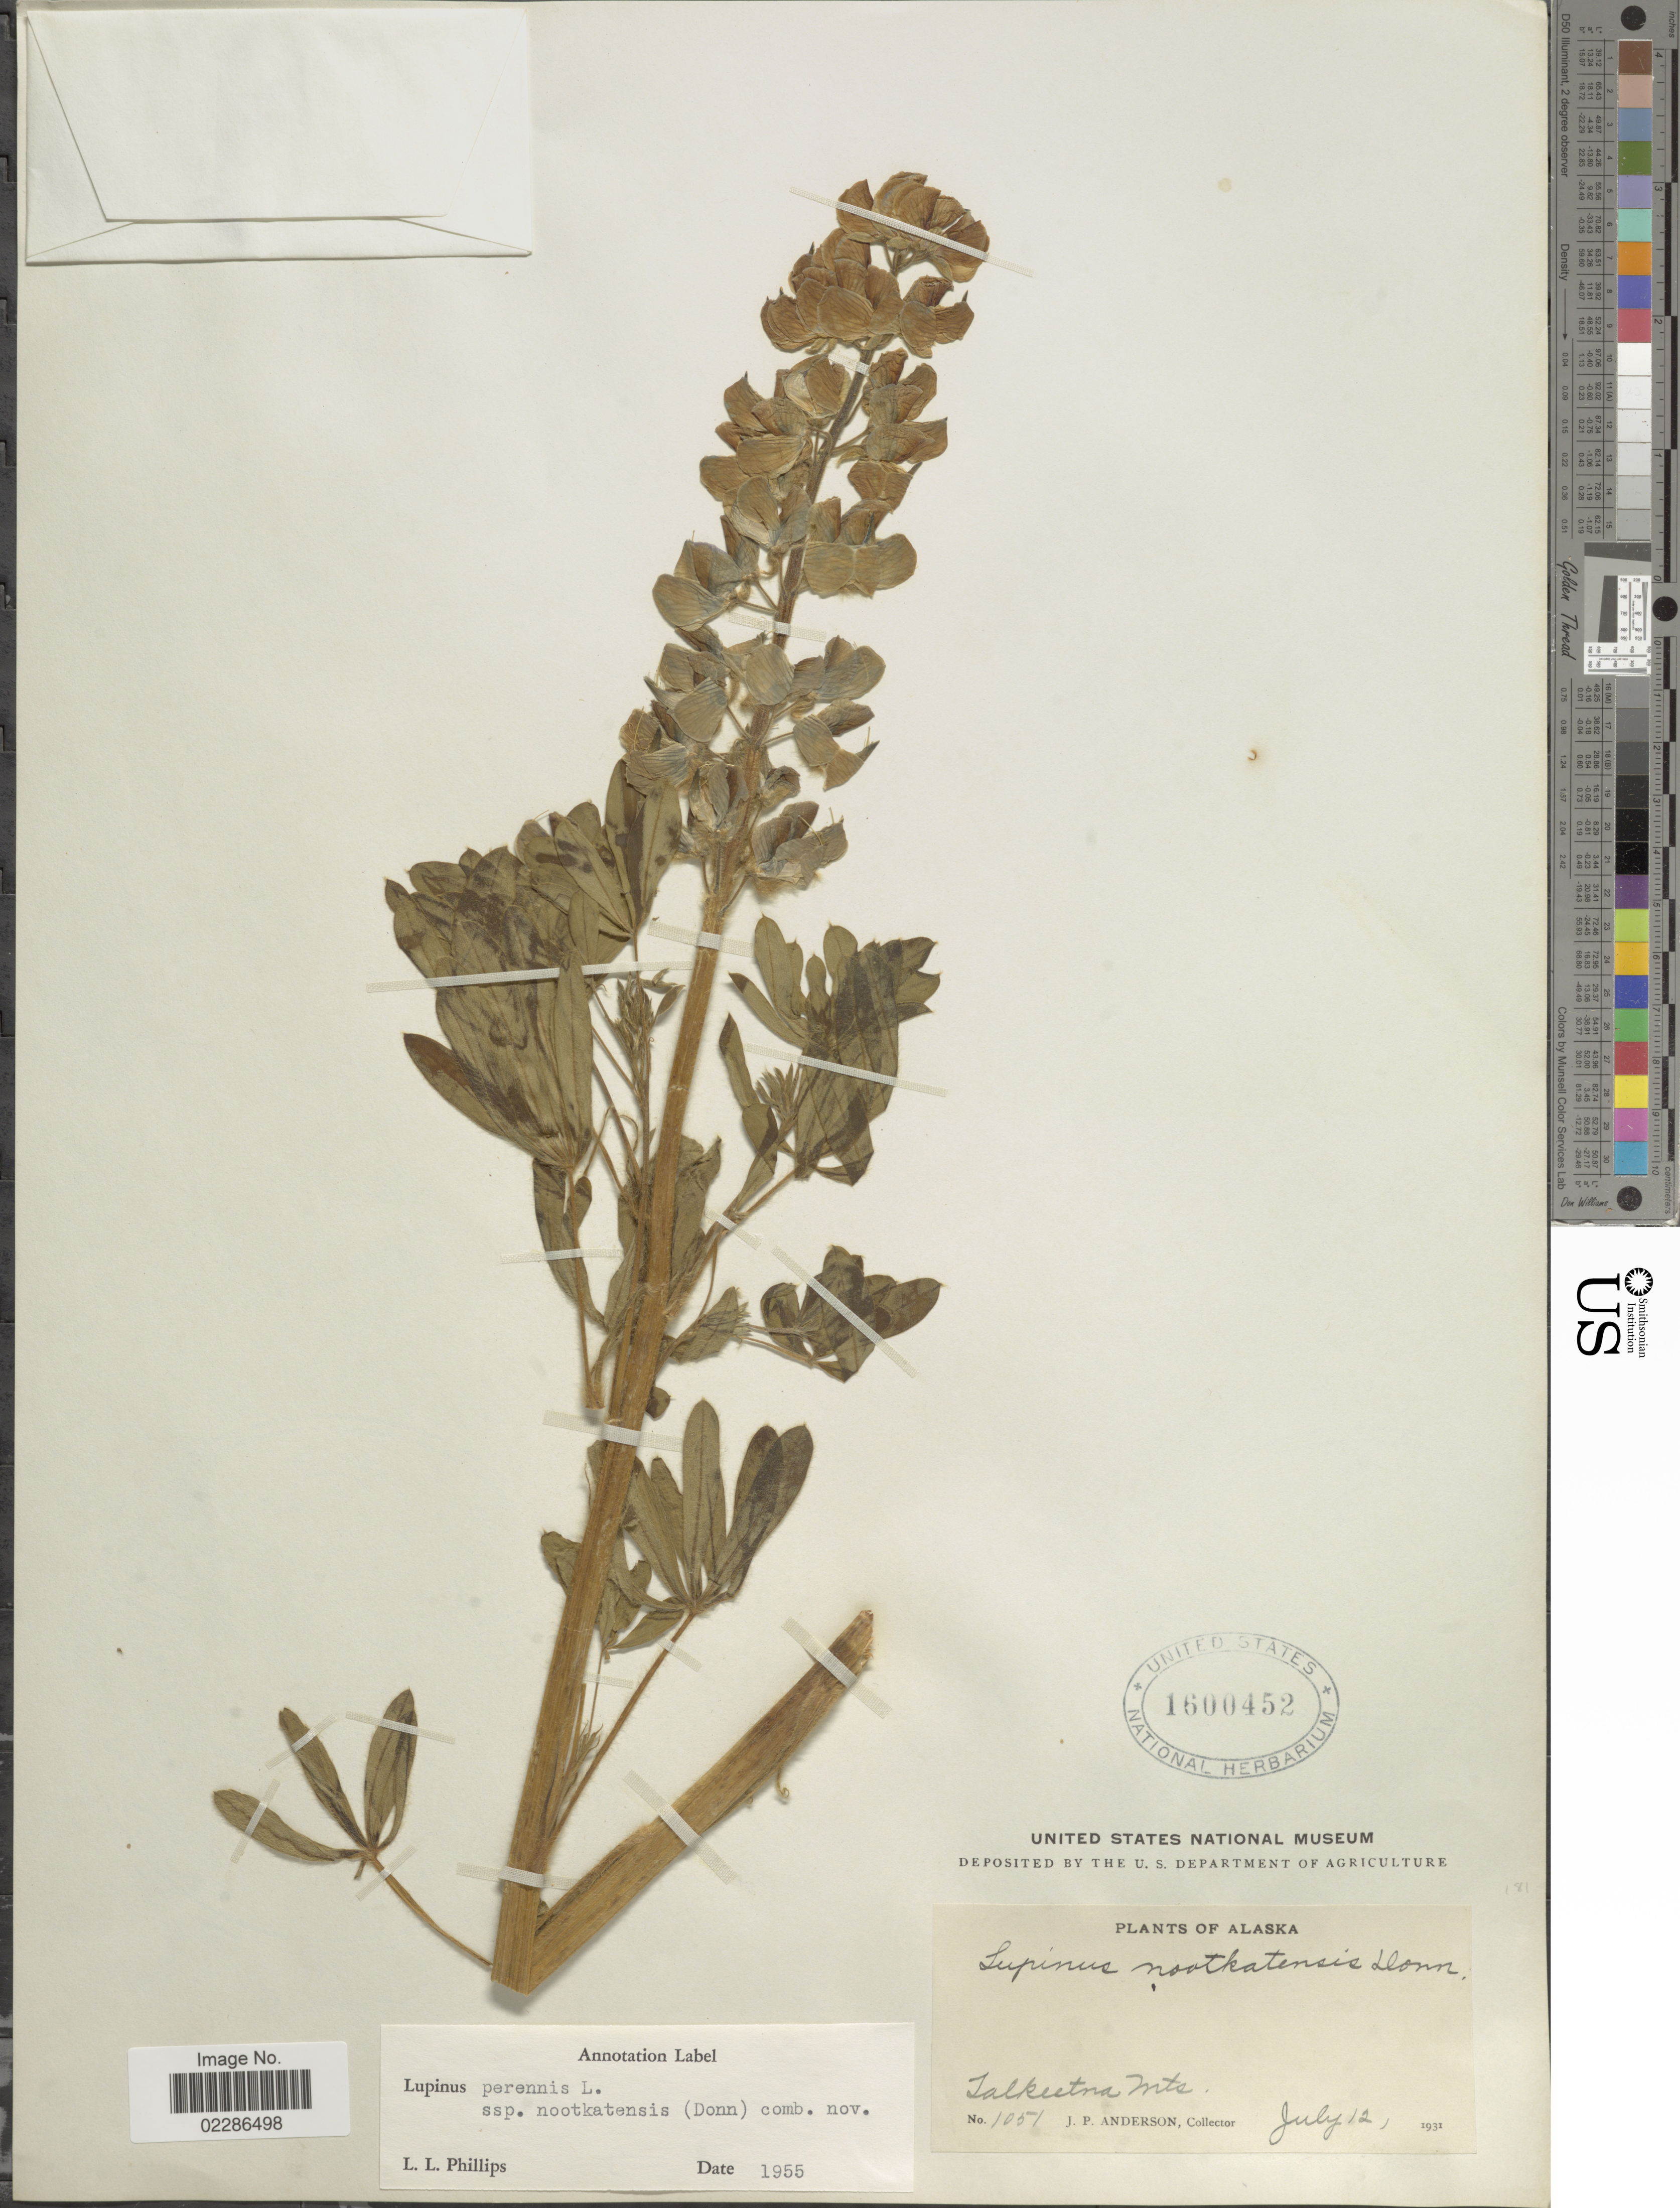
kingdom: Plantae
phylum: Tracheophyta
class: Magnoliopsida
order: Fabales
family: Fabaceae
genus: Lupinus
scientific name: Lupinus nootkatensis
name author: Donn ex Sims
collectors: J. P. Anderson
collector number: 1051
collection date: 1931-07-12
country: United States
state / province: Alaska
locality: Talkeetma Mts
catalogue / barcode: US 1600452